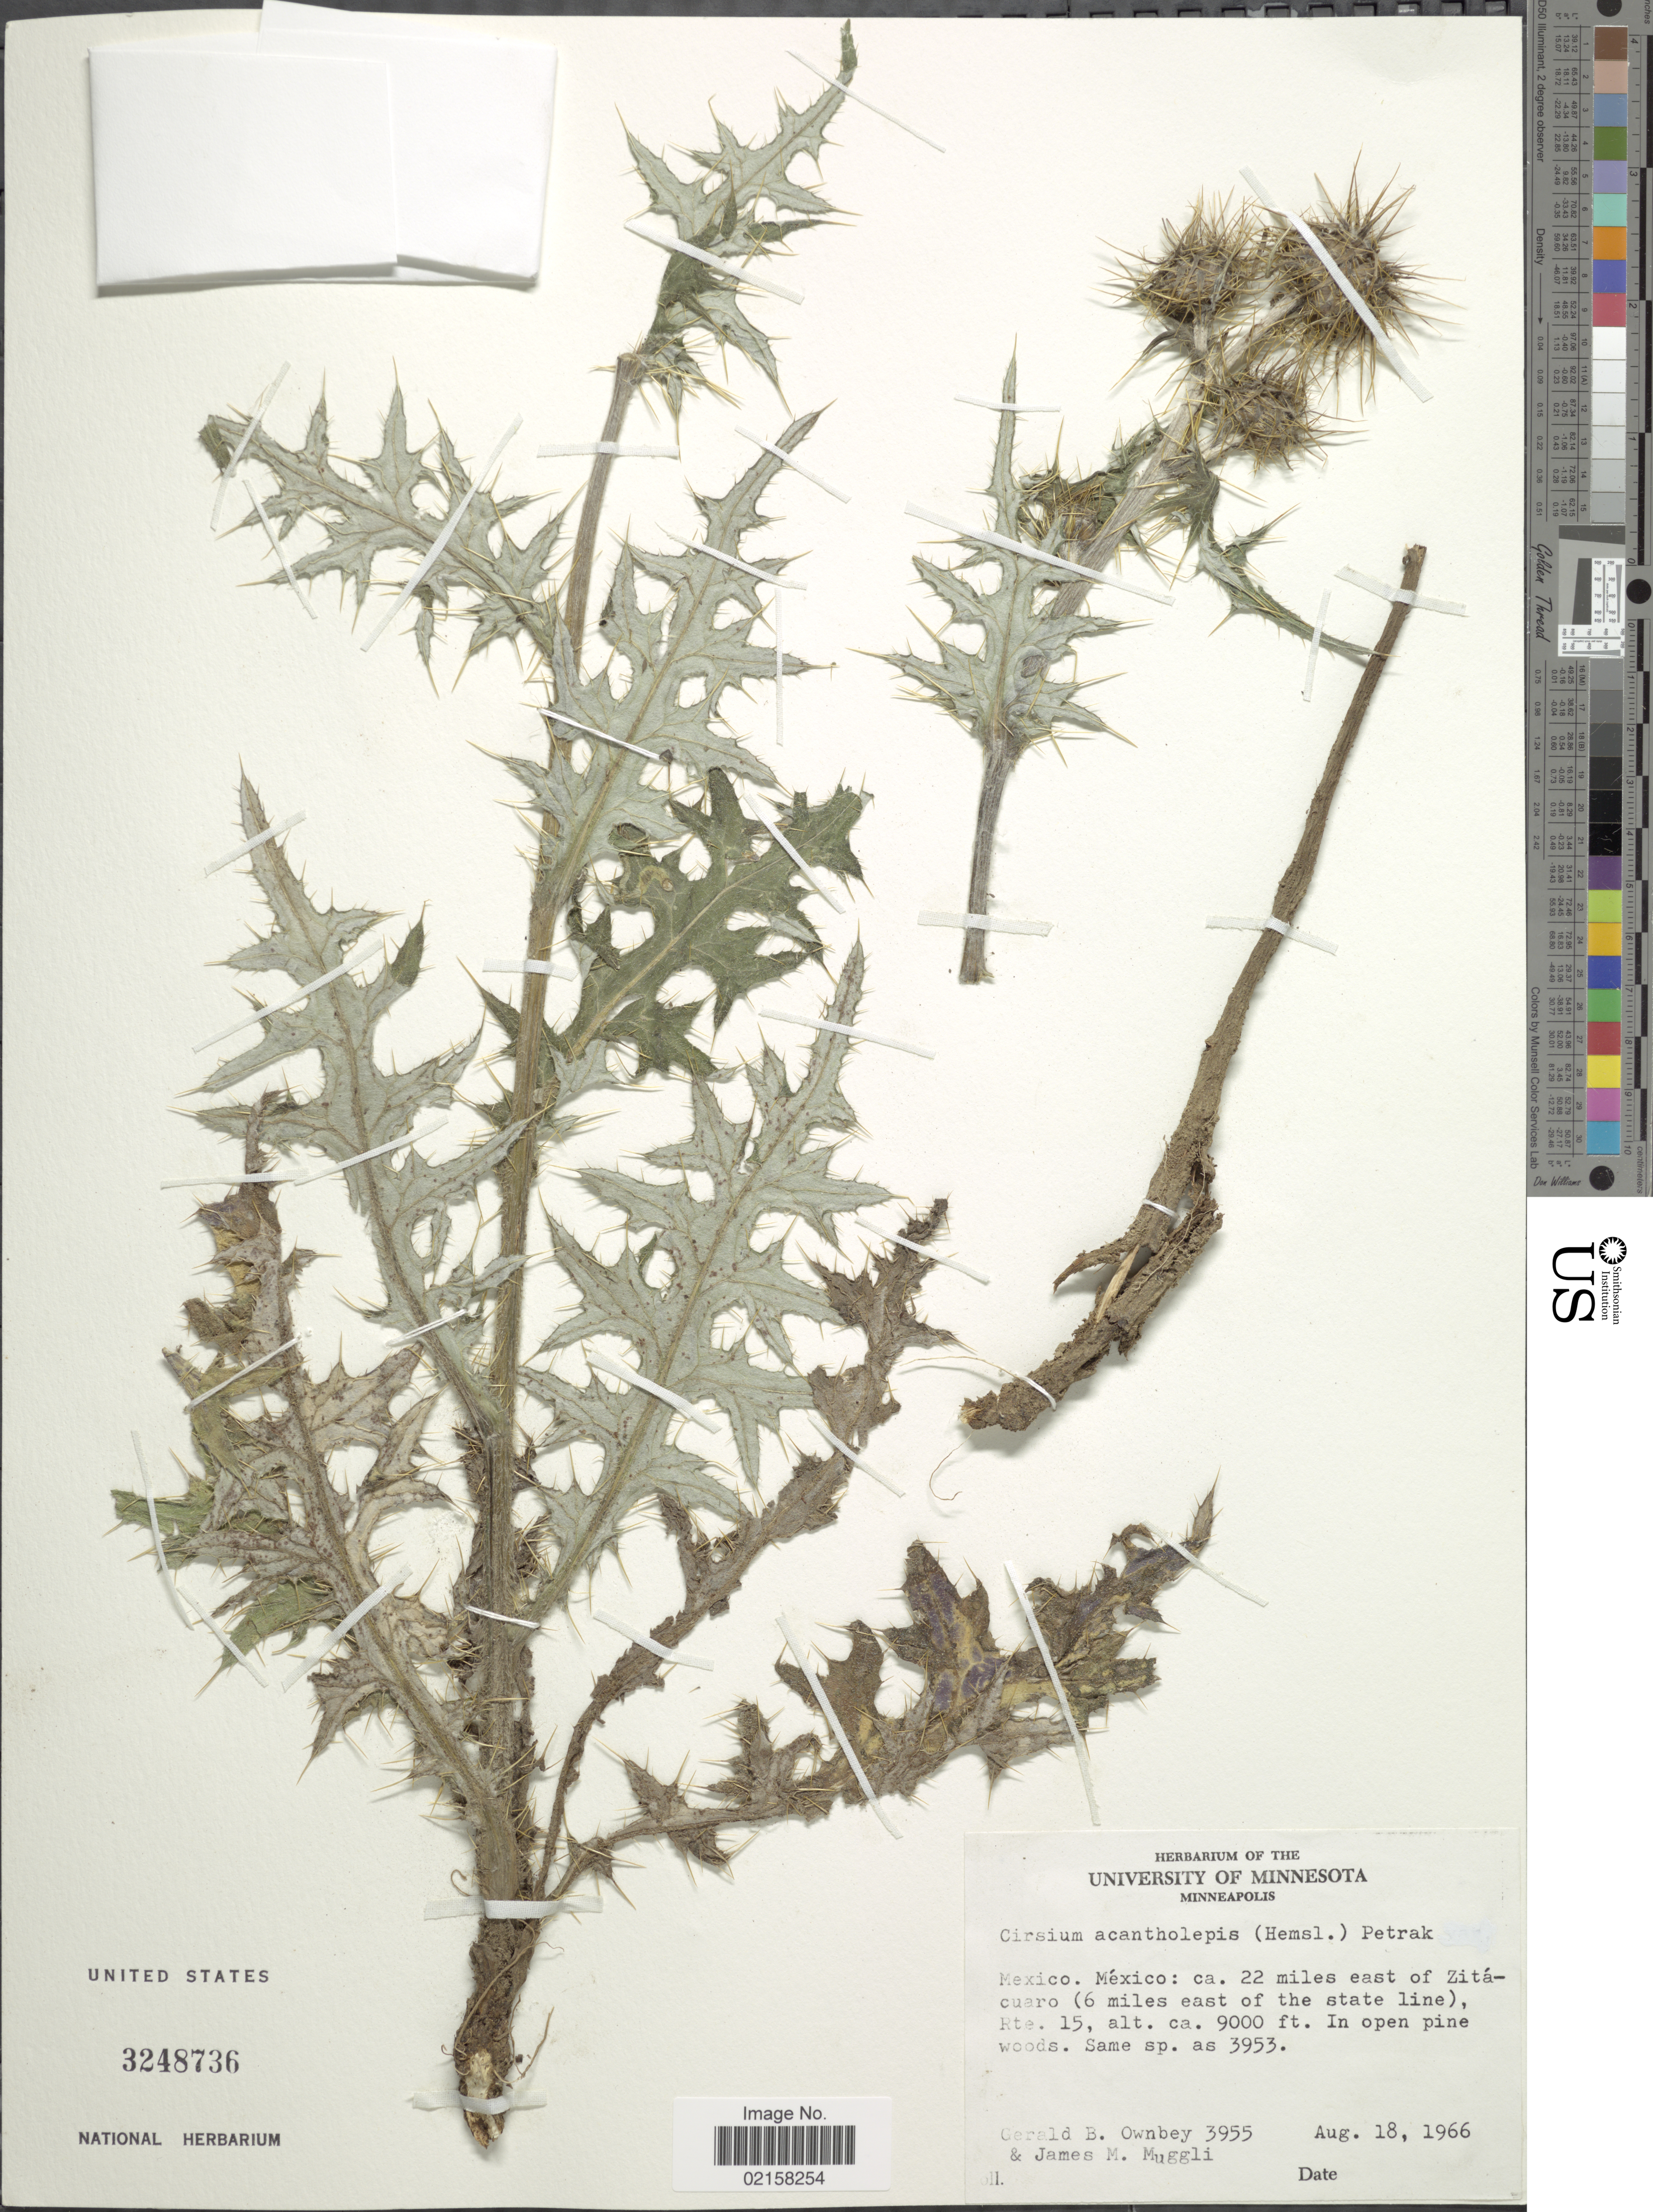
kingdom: Plantae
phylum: Tracheophyta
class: Magnoliopsida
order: Asterales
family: Asteraceae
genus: Cirsium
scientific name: Cirsium acantholepis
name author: (Hemsl.) Petr.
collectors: G. B. Ownbey & J. Muggli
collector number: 3955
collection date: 1966-08-18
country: Mexico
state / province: México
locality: Ca. 22 miles east of Zitacuaro (6 miles east of the state line), Rte. 15.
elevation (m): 2743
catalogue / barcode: US 3248736